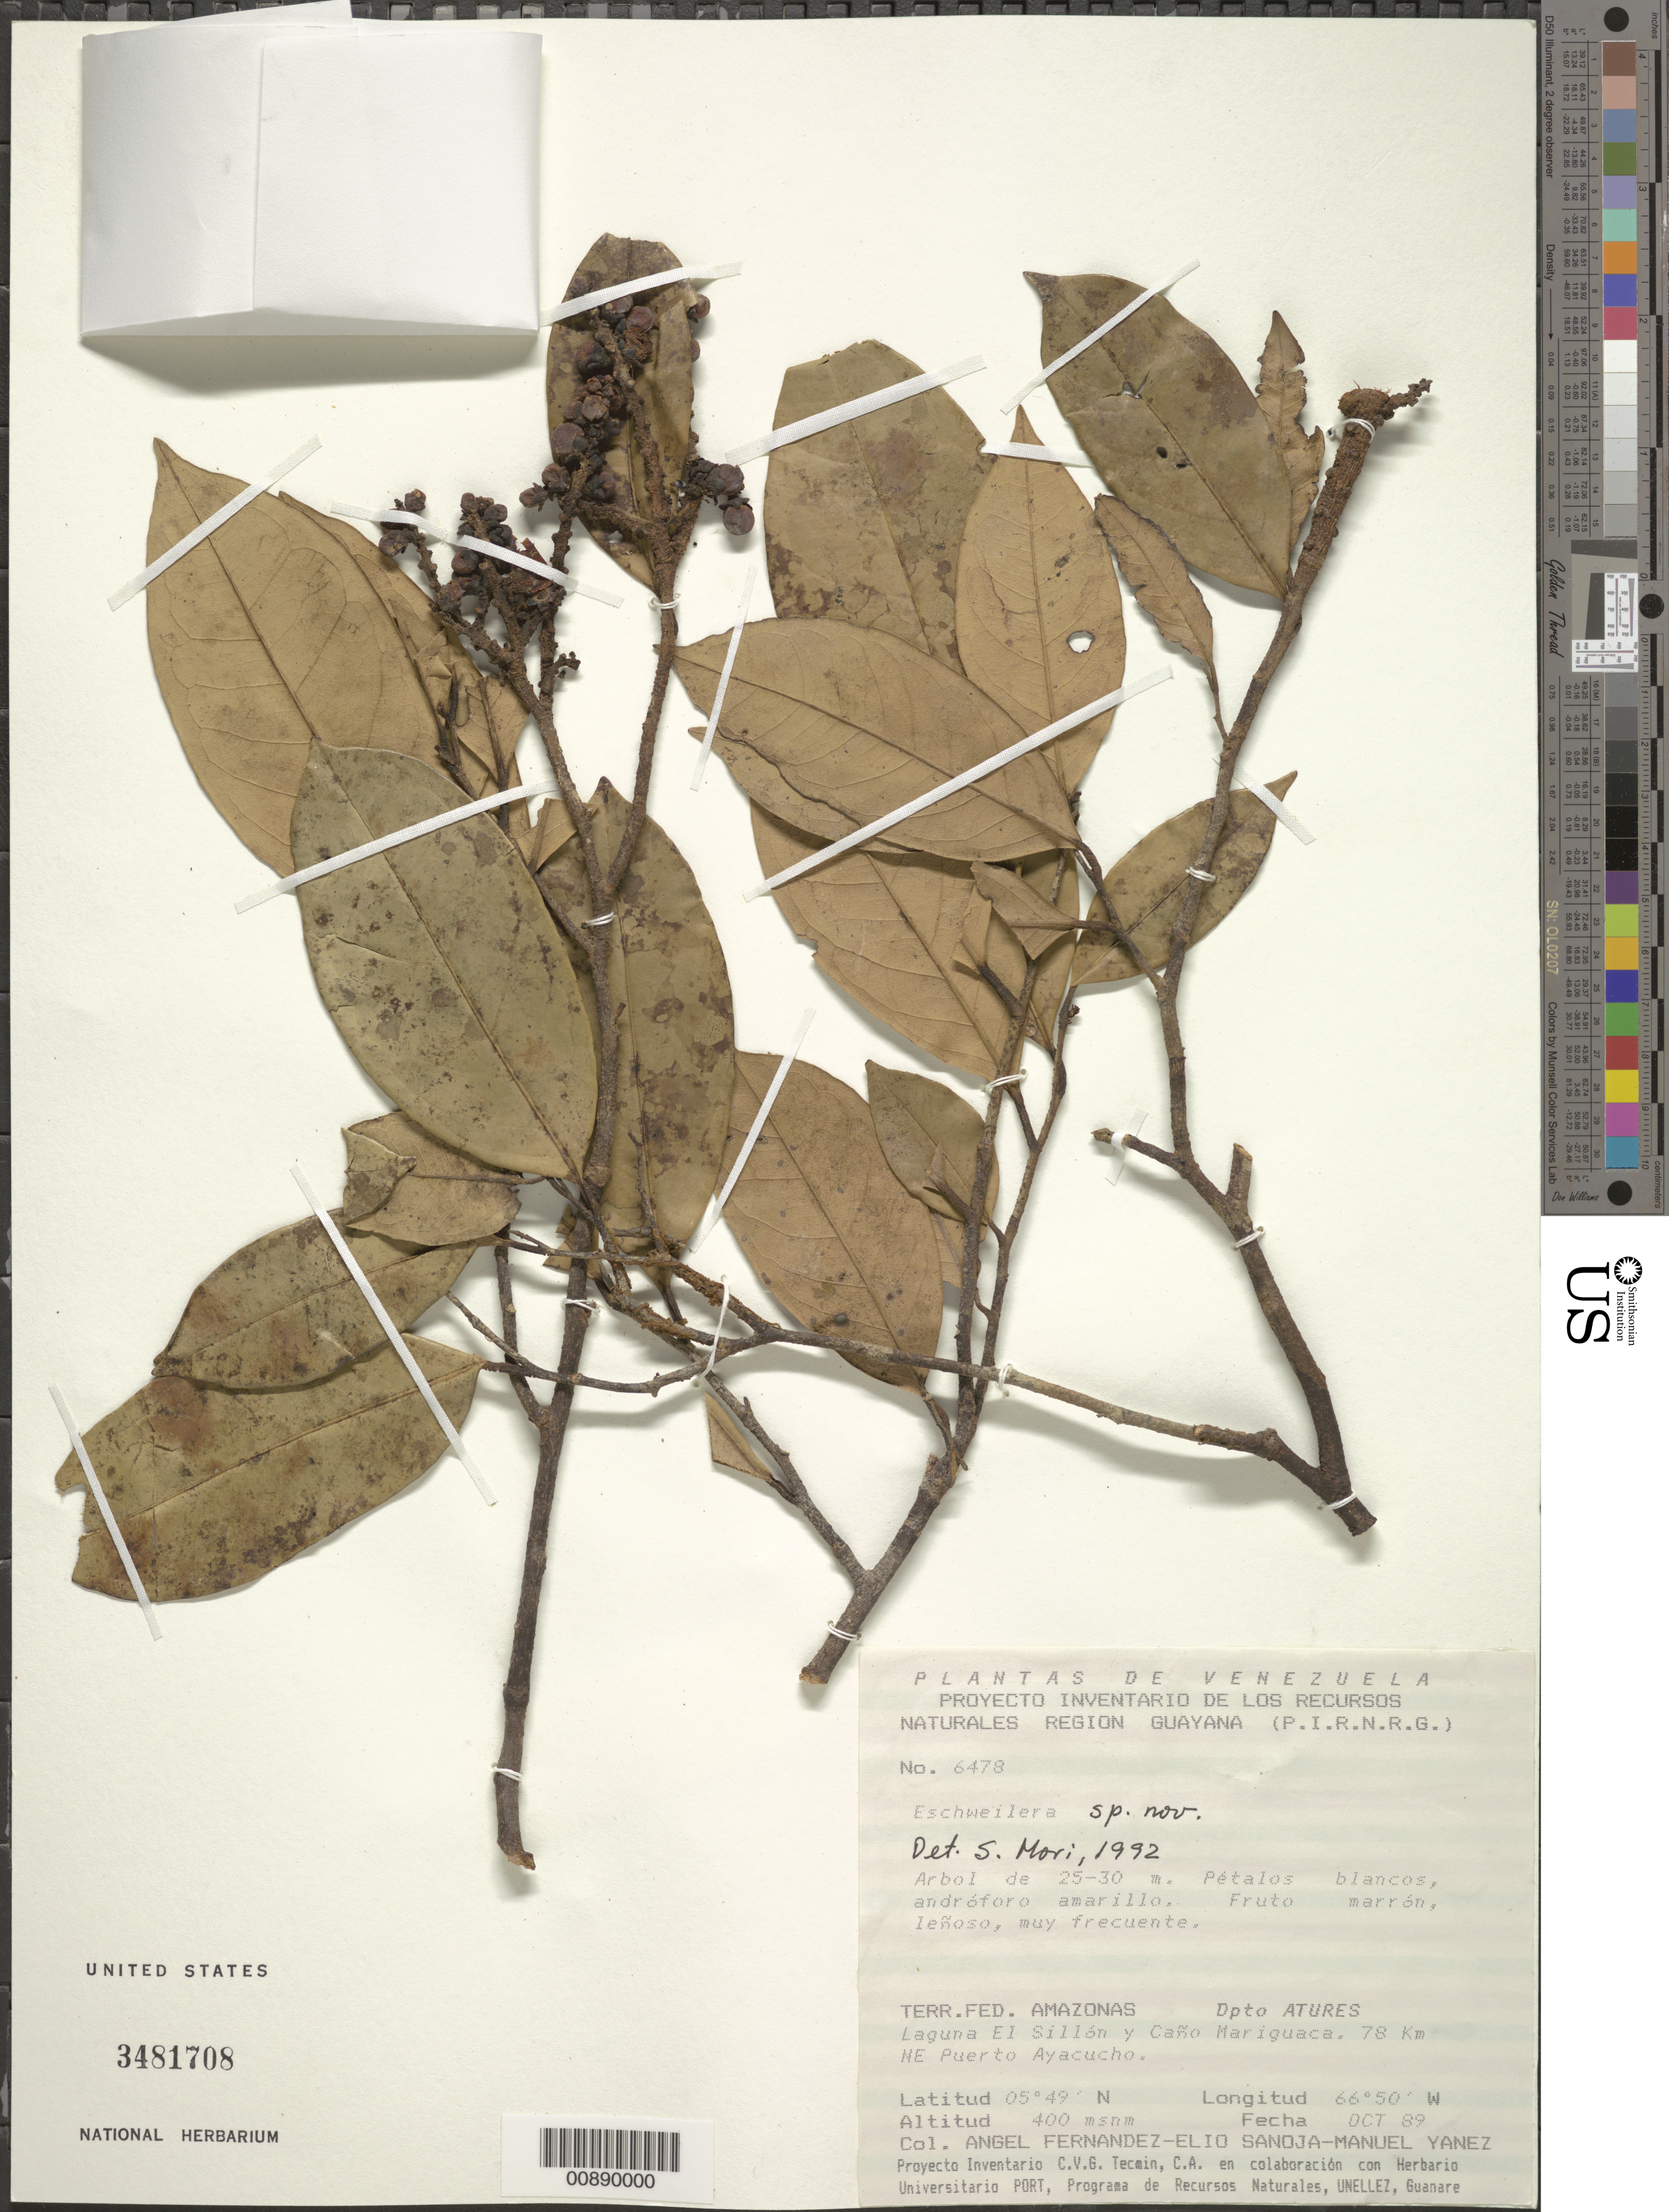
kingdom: Plantae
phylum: Tracheophyta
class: Magnoliopsida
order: Ericales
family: Lecythidaceae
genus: Eschweilera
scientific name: Eschweilera sp. nov.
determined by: Mori, Scott A.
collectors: A. Fernández, E. Sanoja & M. Yanez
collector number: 6478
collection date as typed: Oct-89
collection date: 1989-10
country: Venezuela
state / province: Amazonas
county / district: Atures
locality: Laguna el Sillón y Caño Mariguaca, 78 km NE Puerto Ayacucho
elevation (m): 400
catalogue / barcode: US 3481708